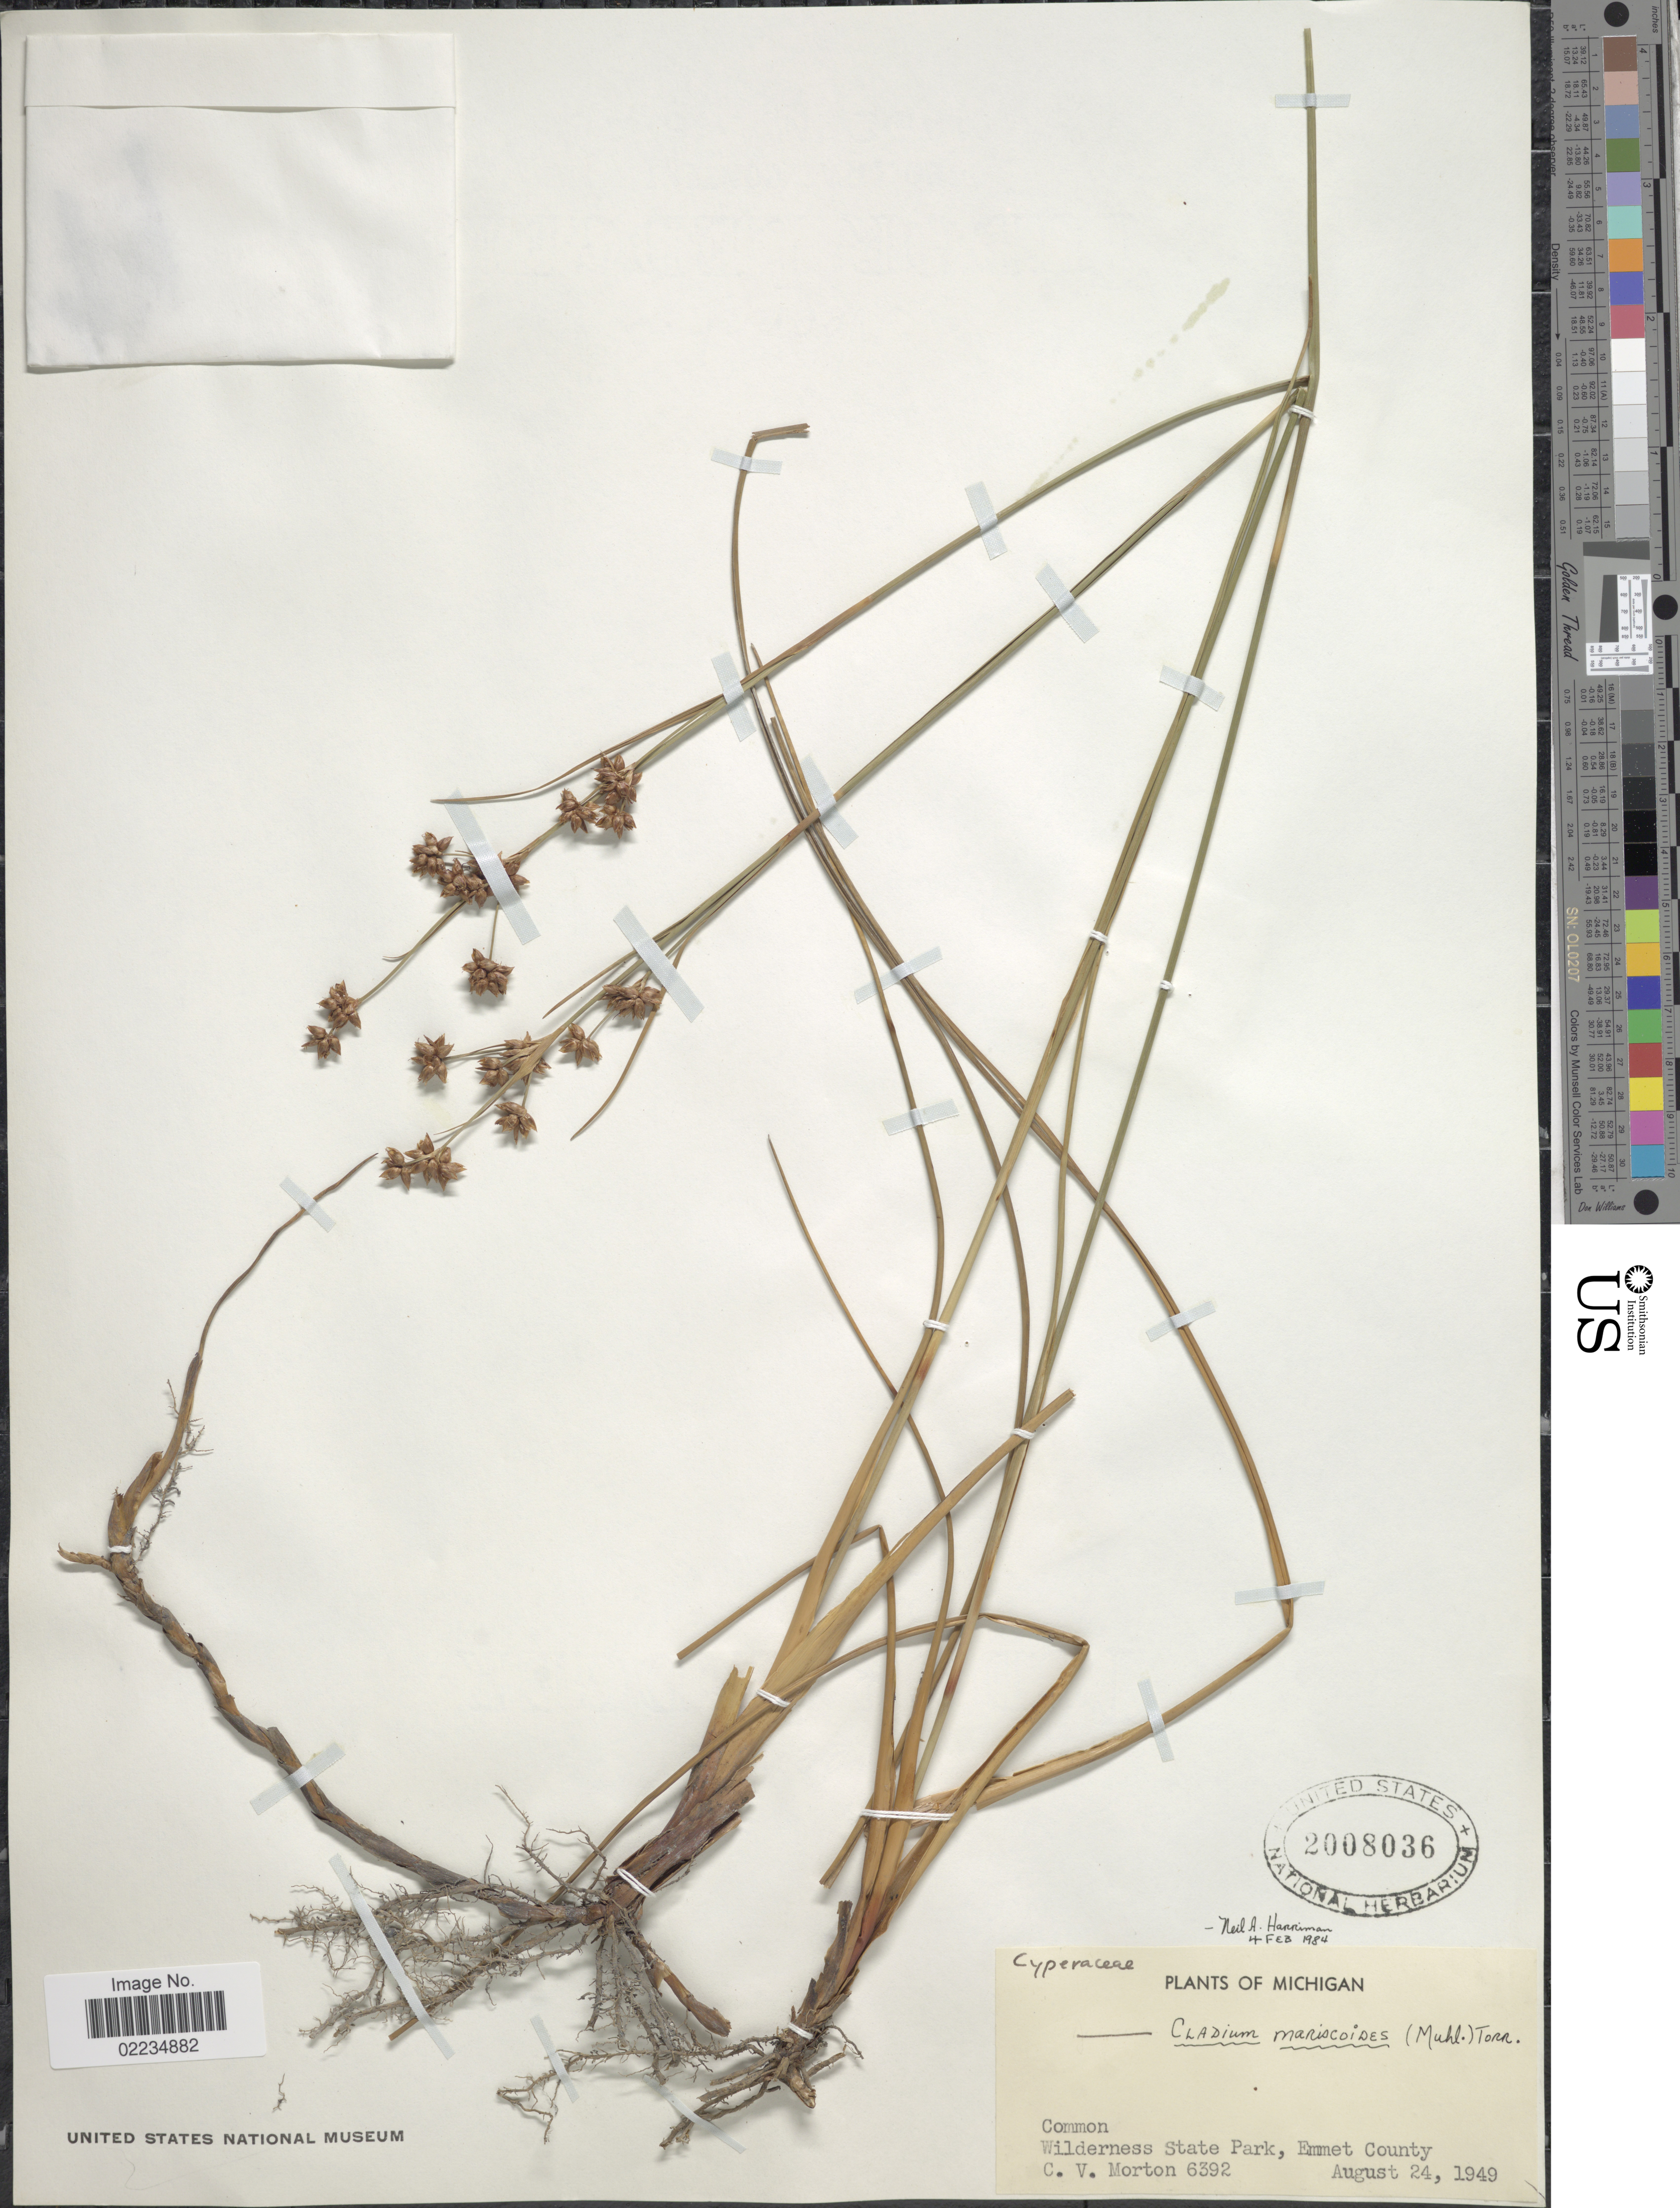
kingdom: Plantae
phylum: Tracheophyta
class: Liliopsida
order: Poales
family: Cyperaceae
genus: Cladium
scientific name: Cladium mariscoides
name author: (Muhl.) Torr.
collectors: C. V. Morton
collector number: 6392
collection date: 1949-08-24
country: United States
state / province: Michigan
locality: Wilderness State Park, Emmet County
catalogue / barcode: US 2008036